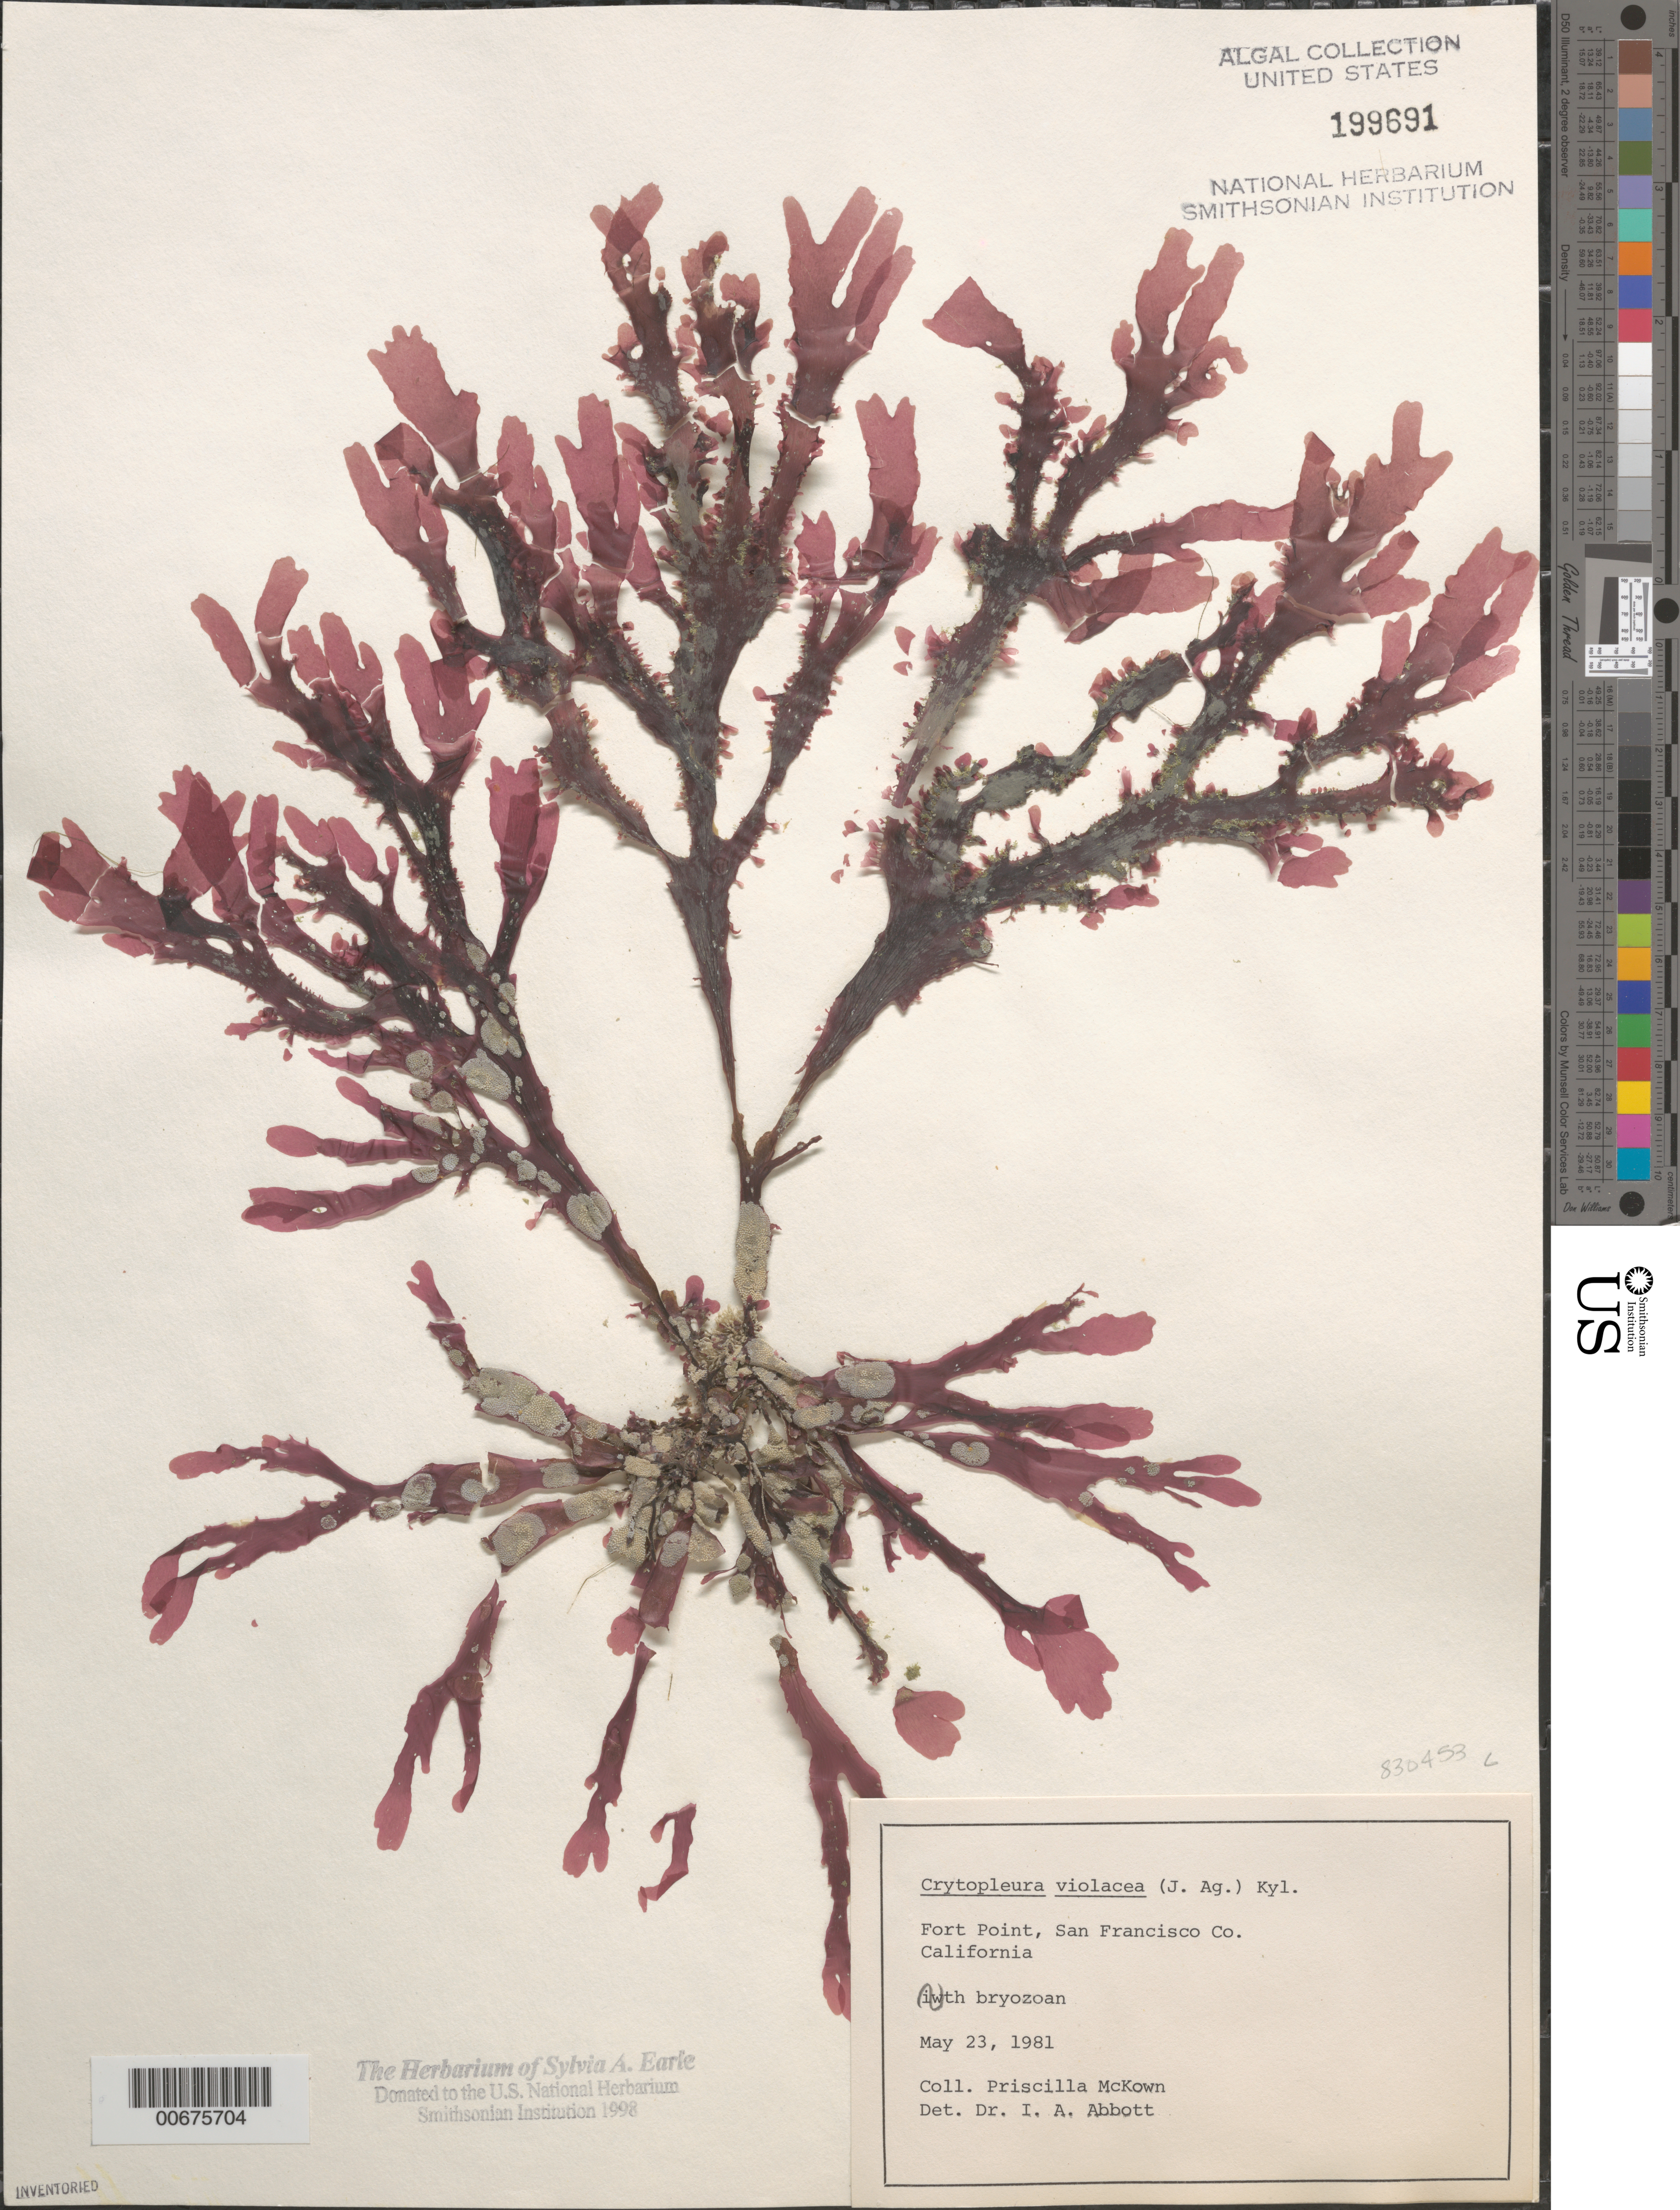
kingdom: Plantae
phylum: Rhodophyta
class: Florideophyceae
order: Ceramiales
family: Delesseriaceae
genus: Cryptopleura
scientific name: Cryptopleura violacea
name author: (J. Ag.) Kylin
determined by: Abbott, Isabella A.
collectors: P. McKown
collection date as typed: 23 May 1981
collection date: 1981-05-23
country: United States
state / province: California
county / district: San Francisco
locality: San Francisco, Fort Point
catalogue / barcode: US 199691